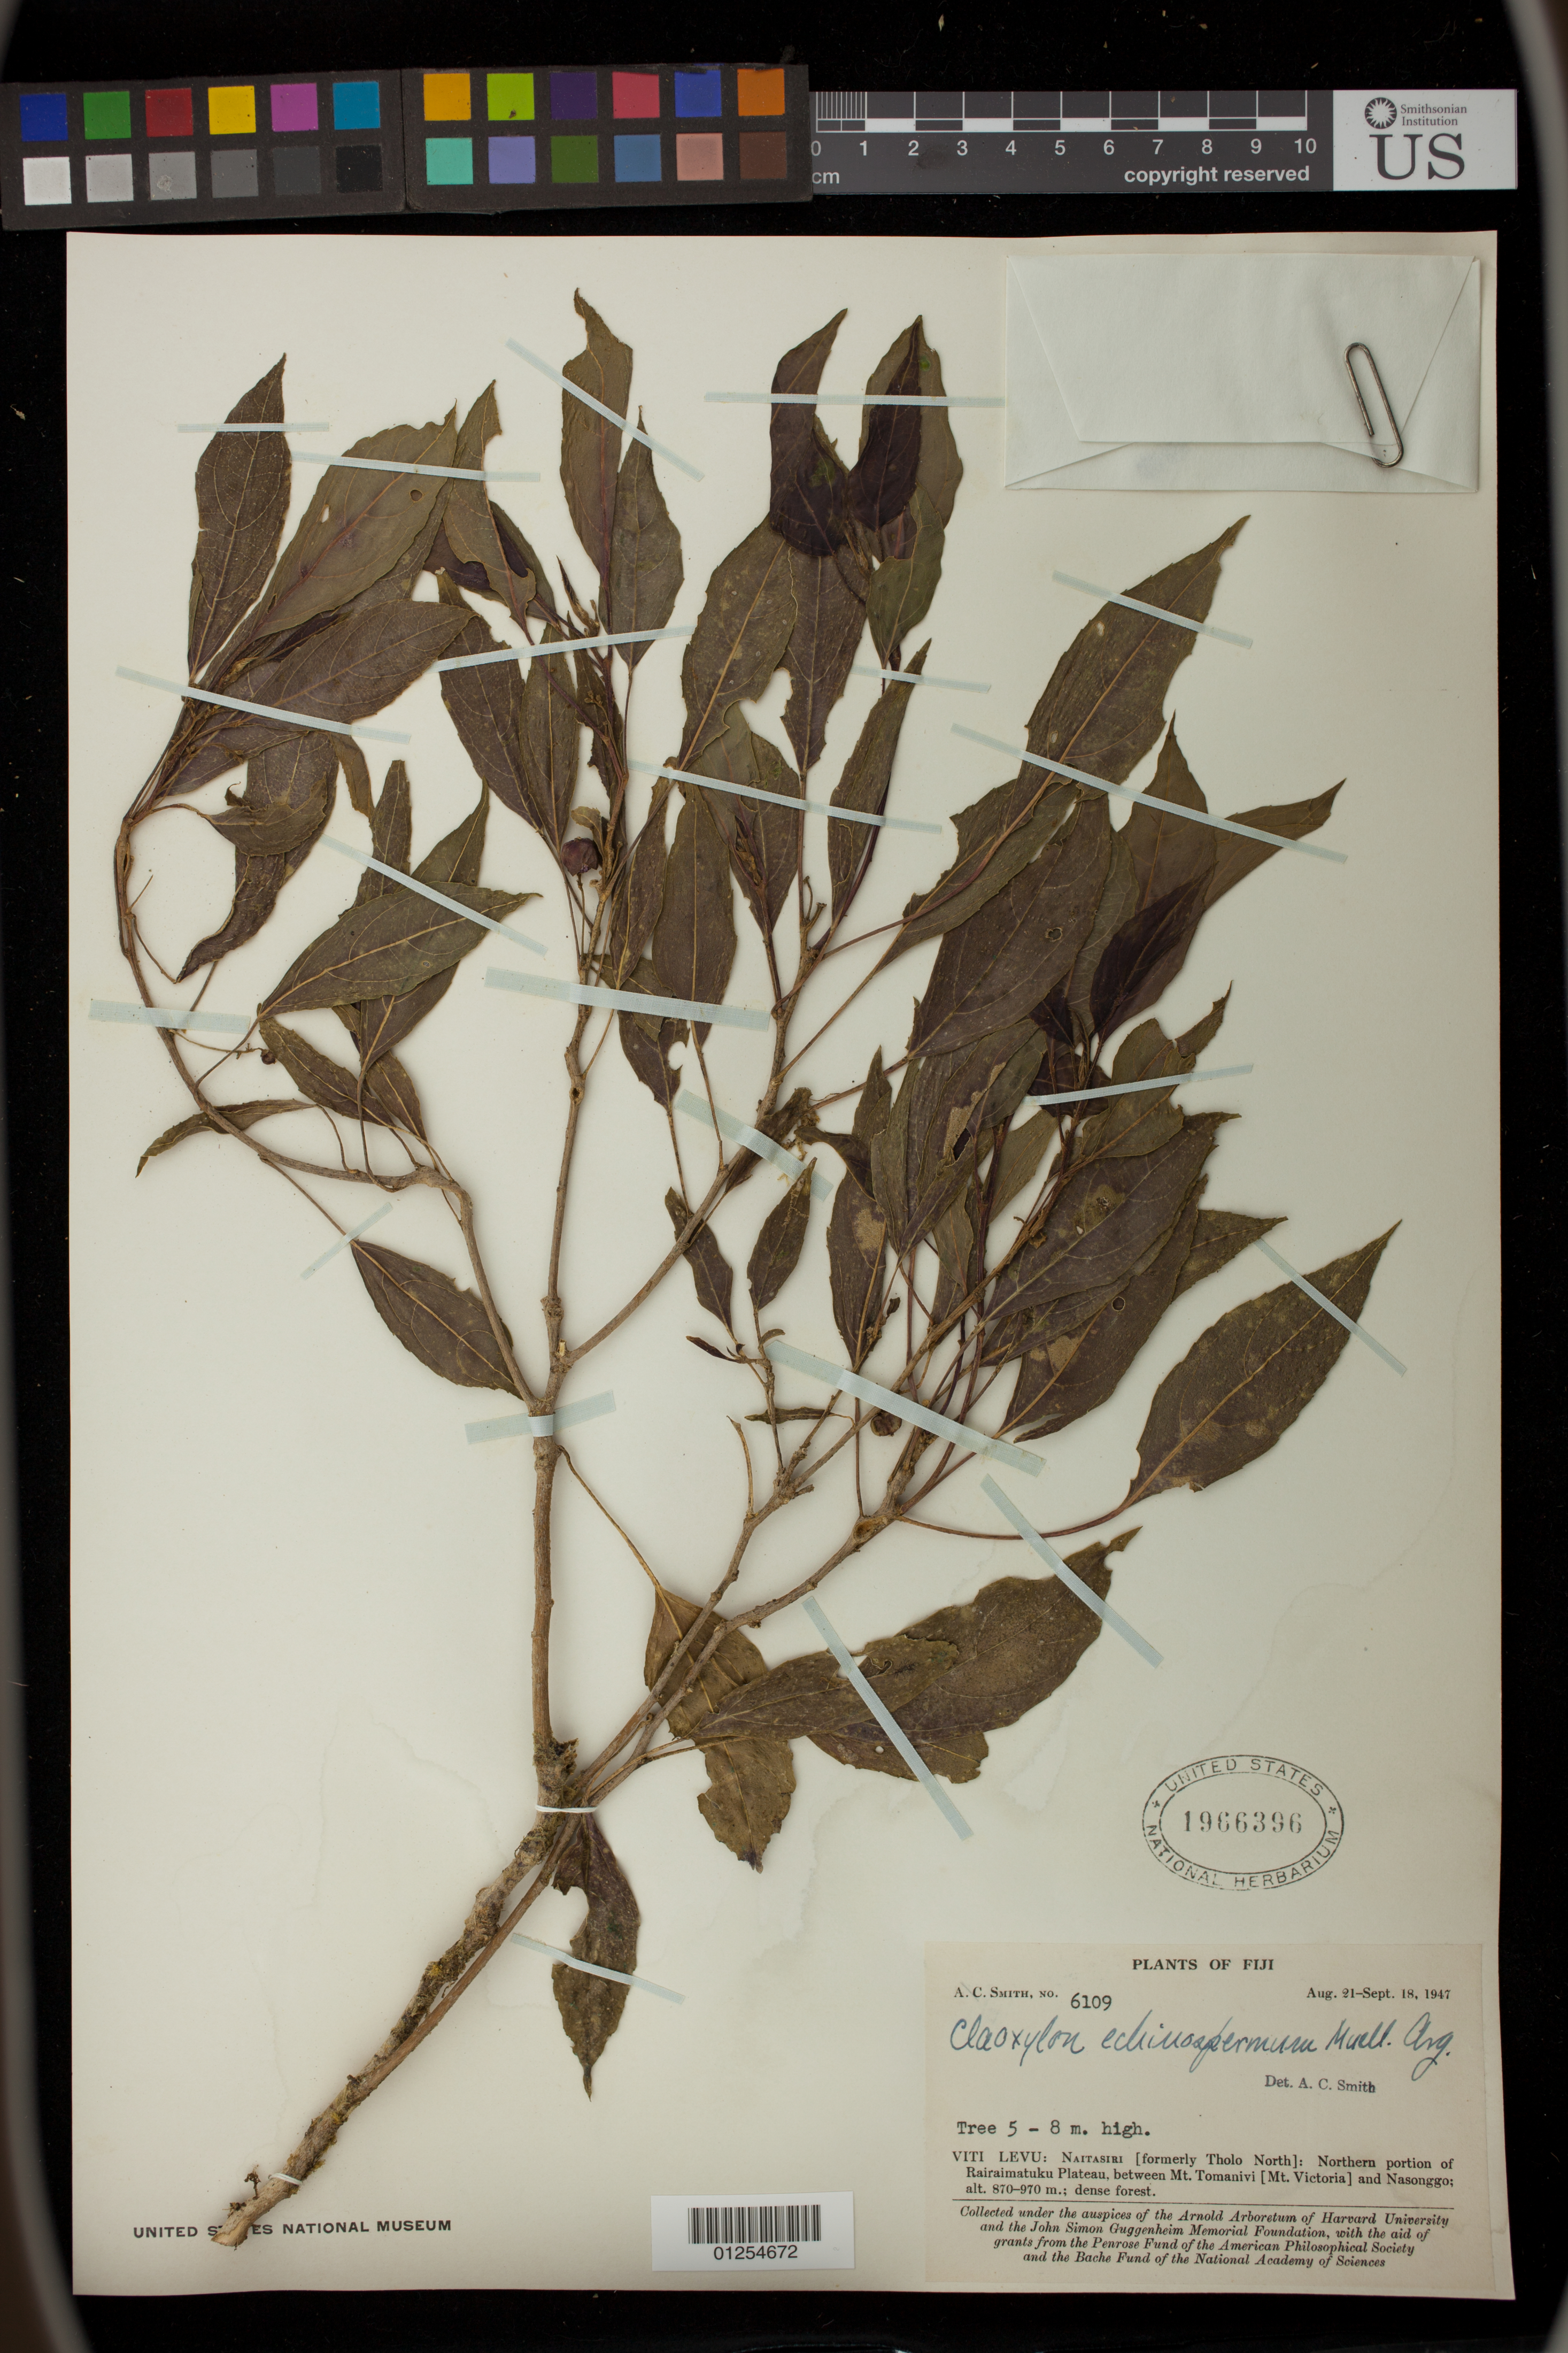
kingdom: Plantae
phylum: Tracheophyta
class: Magnoliopsida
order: Malpighiales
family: Euphorbiaceae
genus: Claoxylon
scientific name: Claoxylon echinospermum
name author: Müll. Arg.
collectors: A. C. Smith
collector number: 6109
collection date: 1947-08-21/1947-09-18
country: Fiji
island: Viti Levu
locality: Naitasiri [formerly Tholo North]: Northern portion of Rairaimatuku Plateau, between Mt. Tomanivi [Mt. Victoria] and Nasonggo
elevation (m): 870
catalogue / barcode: US 1966396